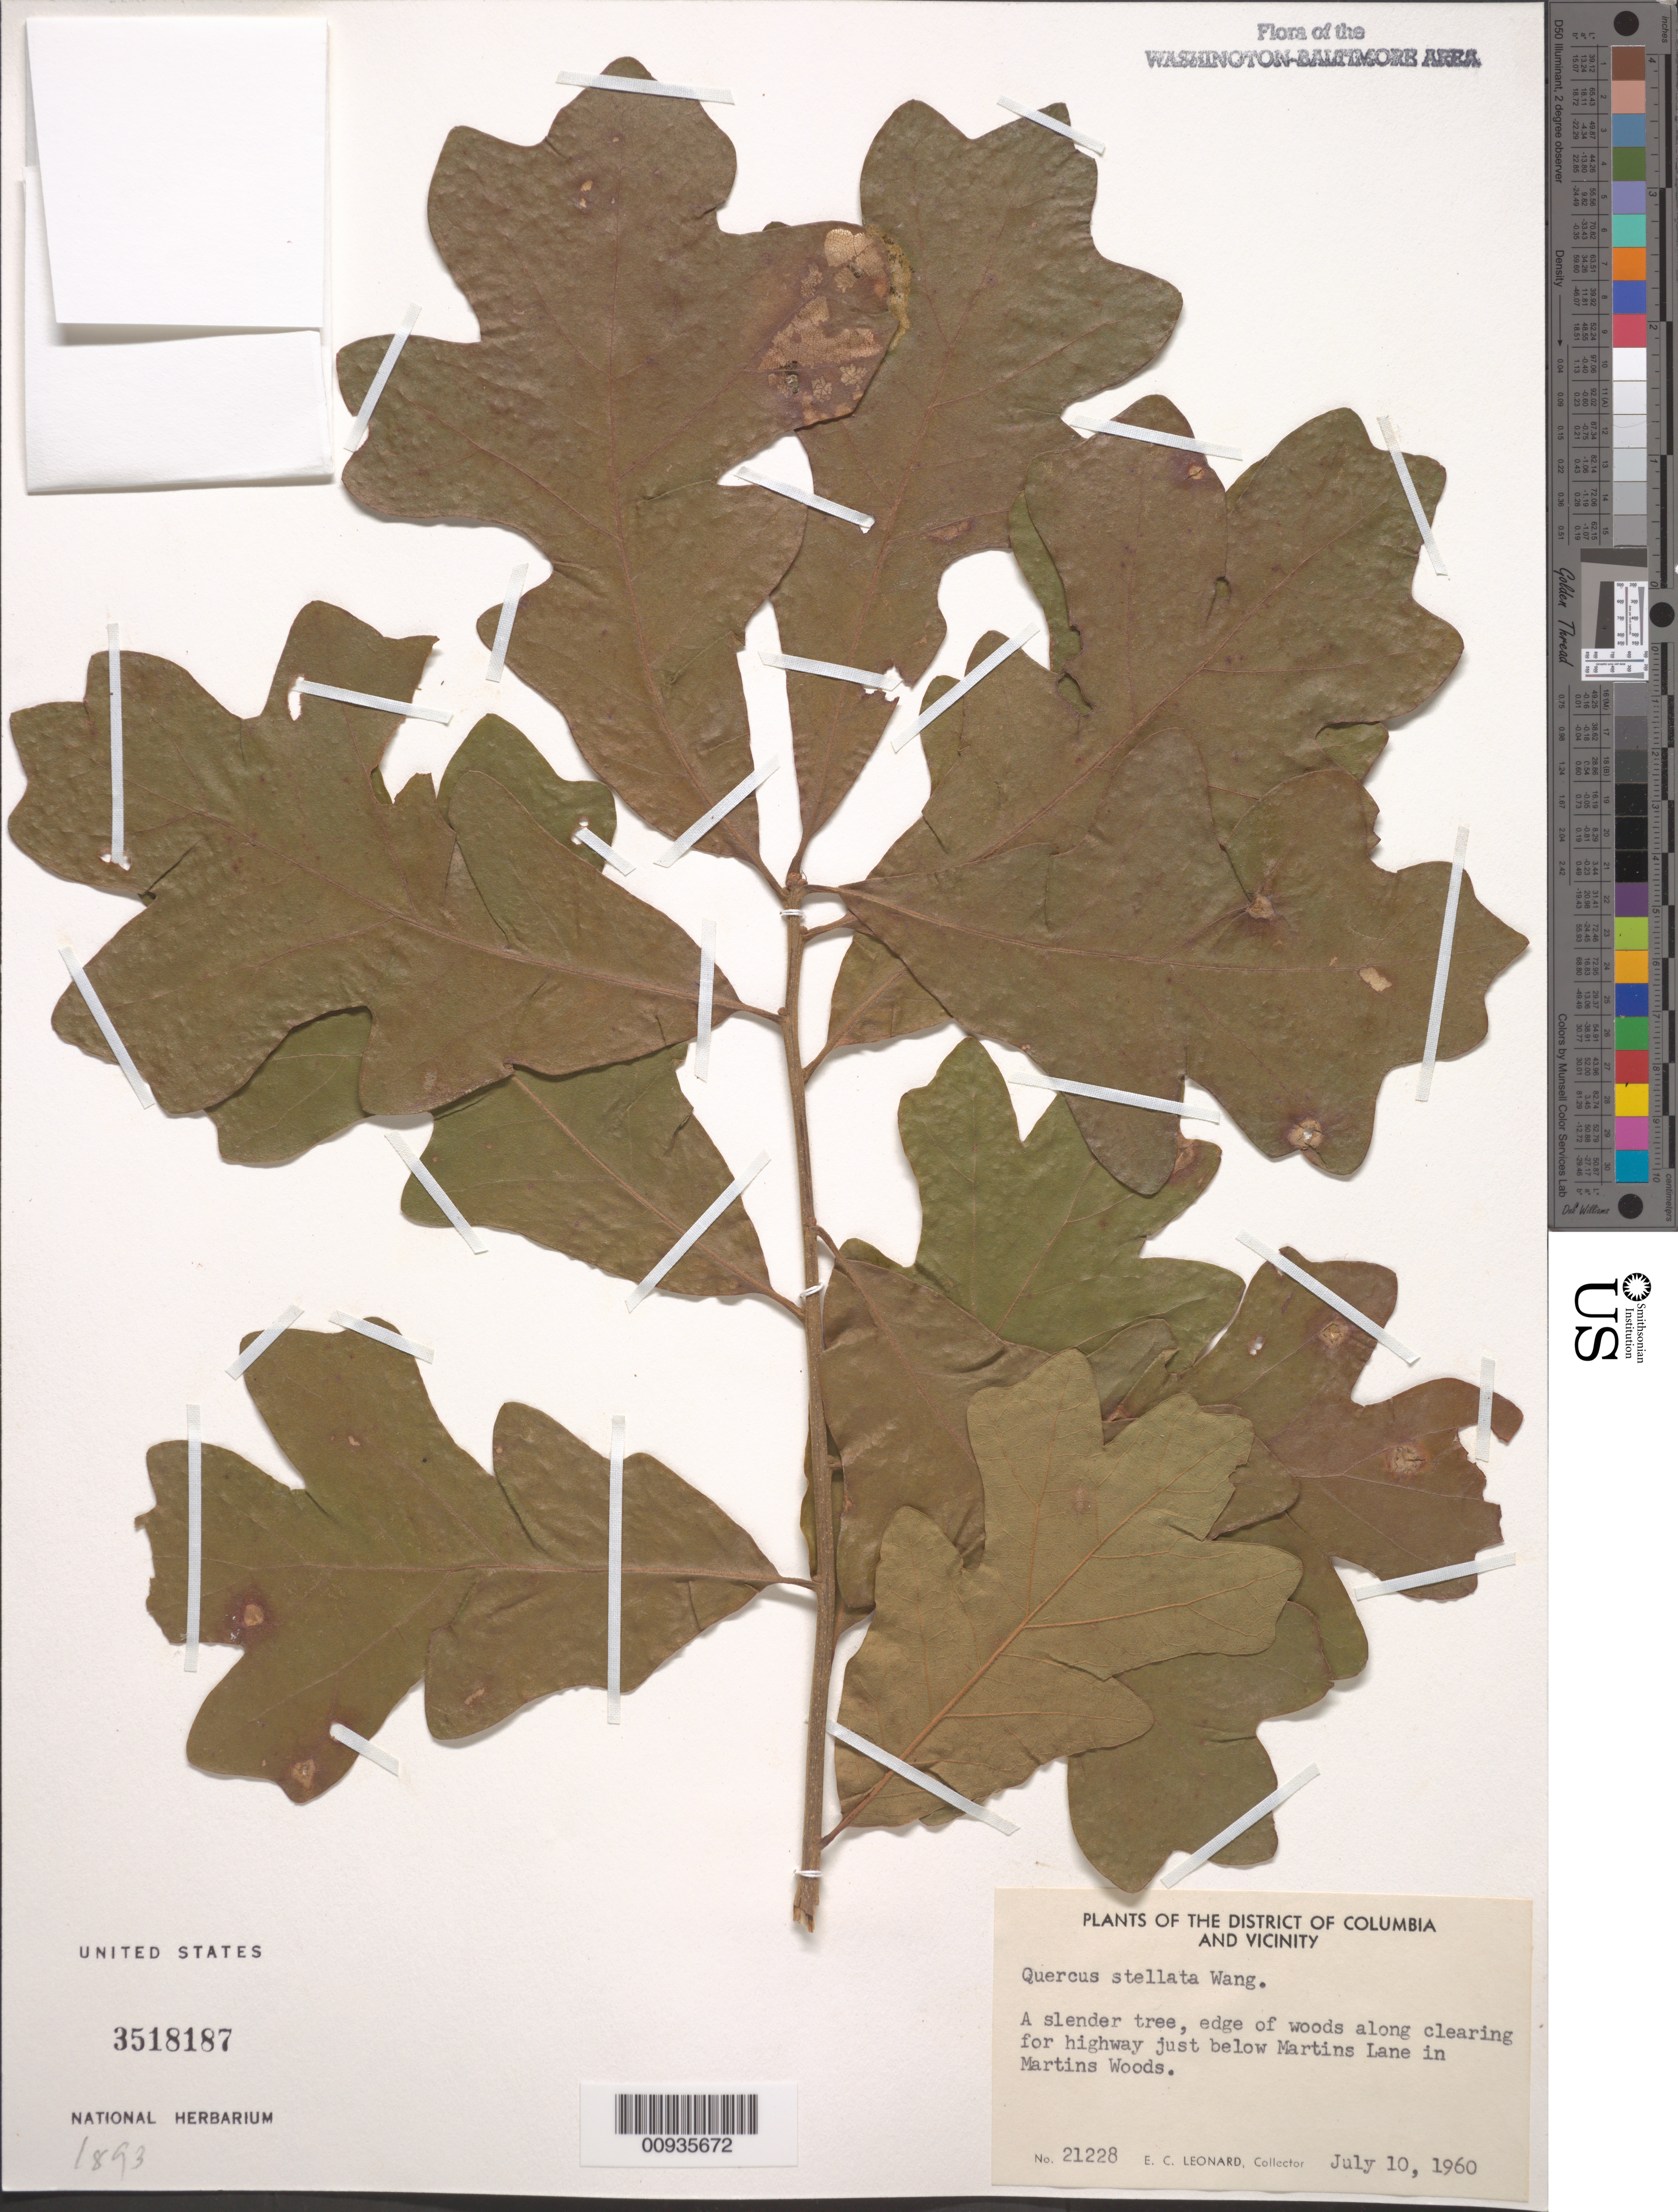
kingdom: Plantae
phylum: Tracheophyta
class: Magnoliopsida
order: Fagales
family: Fagaceae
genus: Quercus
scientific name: Quercus stellata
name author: Wangenh.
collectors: E. C. Leonard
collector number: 21228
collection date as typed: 10 Jul 1960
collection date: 1960-07-10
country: United States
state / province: Maryland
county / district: Prince George's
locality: Briar Ditch Valley, below Martin's Lane, Martins woods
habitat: edge of woods along clearing for highway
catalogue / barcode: US 3518187